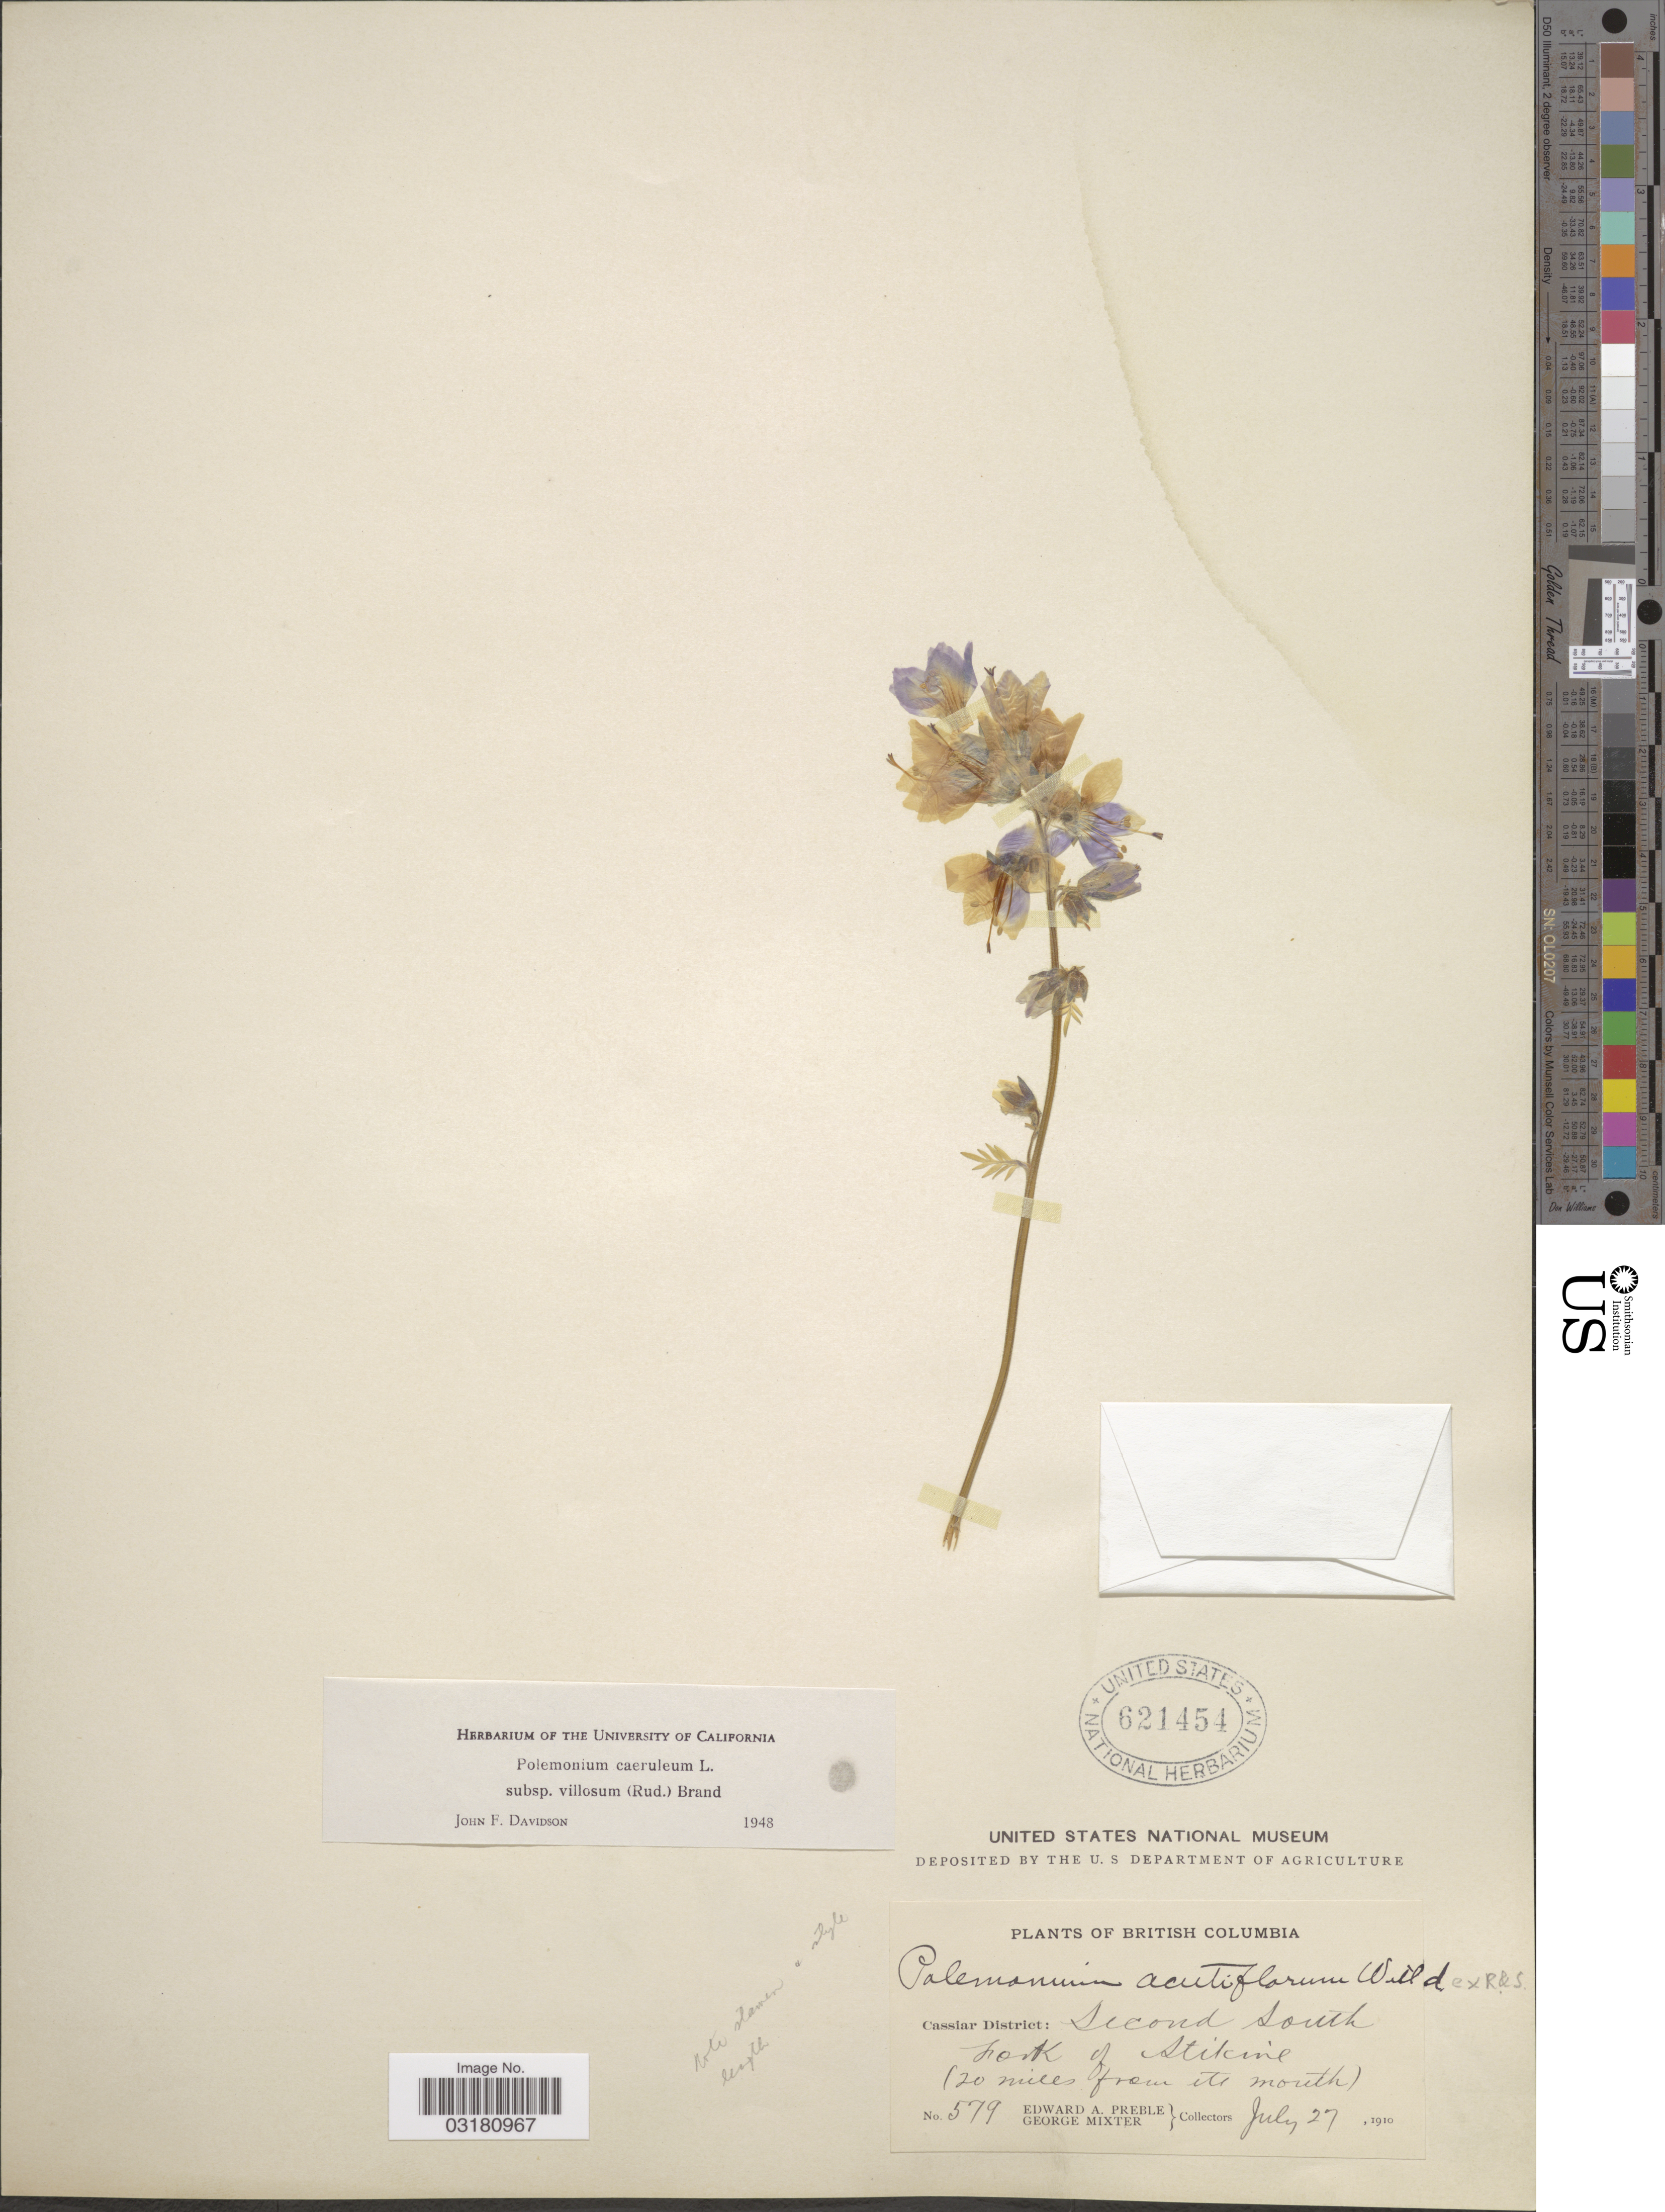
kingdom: Plantae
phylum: Tracheophyta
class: Magnoliopsida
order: Ericales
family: Polemoniaceae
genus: Polemonium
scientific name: Polemonium caeruleum var. villosum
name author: (Rudolph ex Georgi) Brand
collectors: E. Preble & G. Mixter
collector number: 579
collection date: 1910-07-27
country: Canada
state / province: British Columbia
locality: Cassiar District: Second south Fork of Stikine (20 miles from its mouth).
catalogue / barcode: US 621454